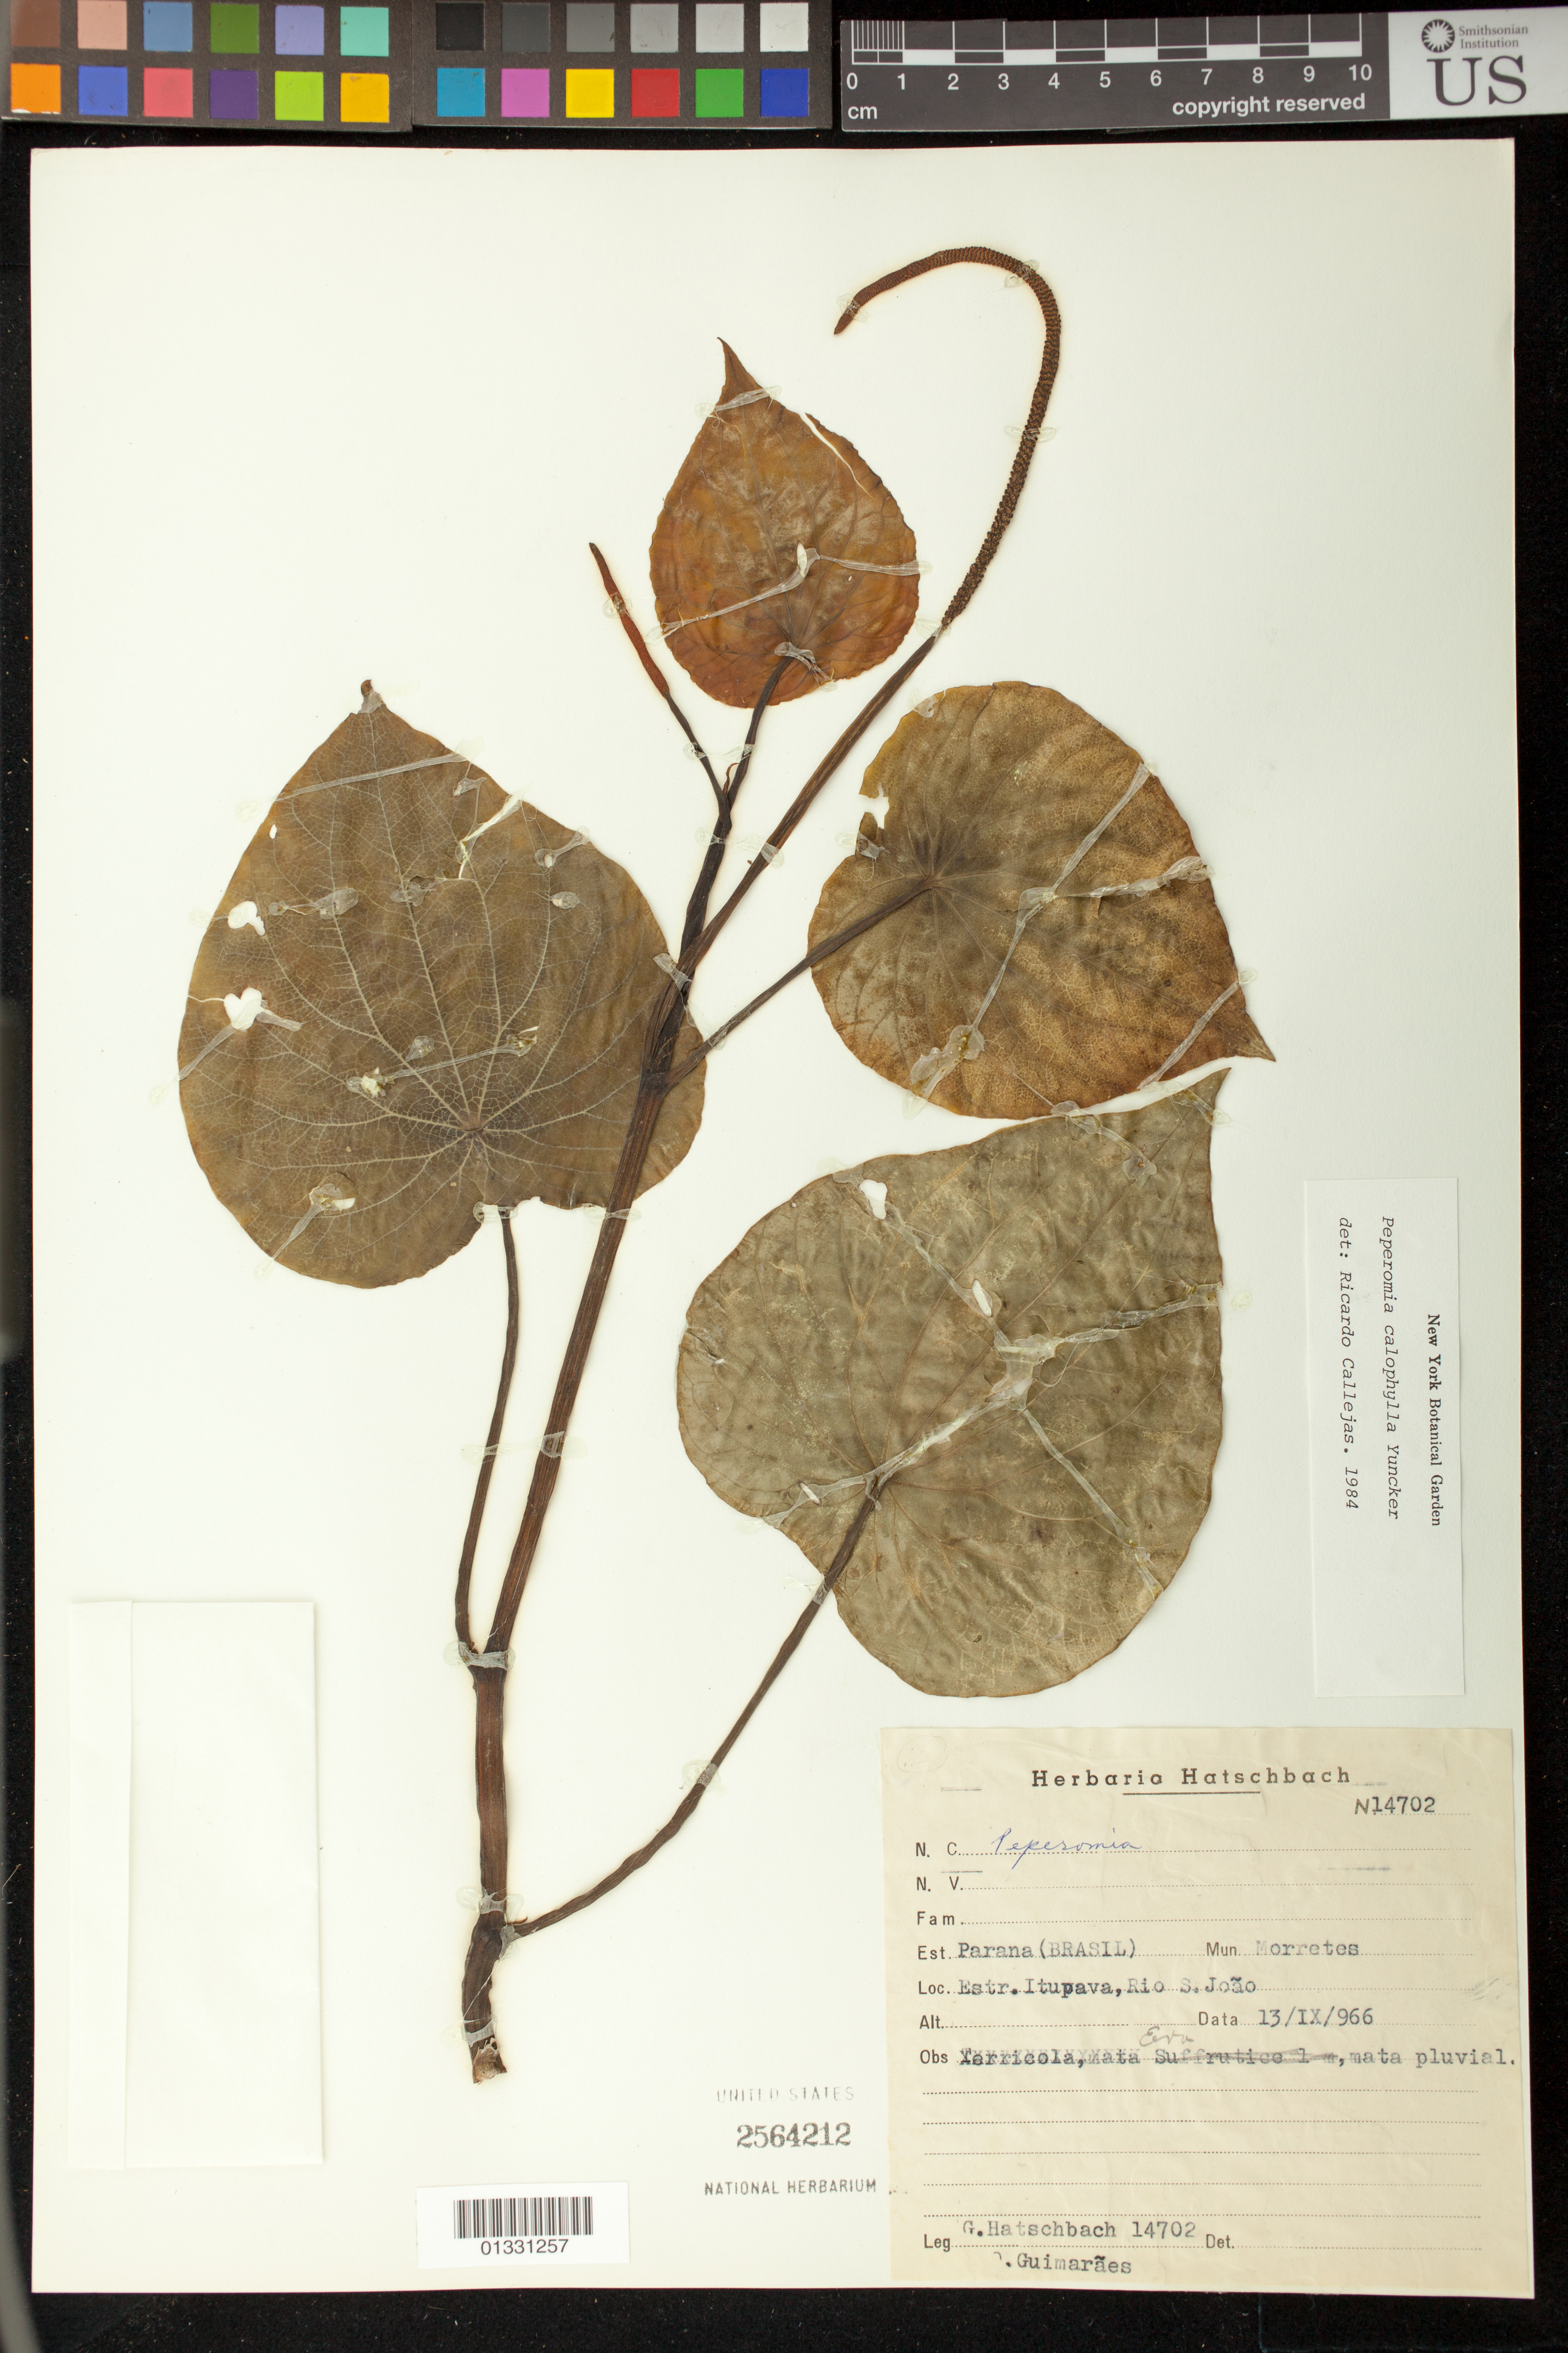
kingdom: Plantae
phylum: Tracheophyta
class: Magnoliopsida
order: Piperales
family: Piperaceae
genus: Peperomia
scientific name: Peperomia ibiramana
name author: Yunck.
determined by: Jiménez, José Estaban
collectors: G. Hatschbach & O. Guimarães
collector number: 14702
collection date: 1966-09-13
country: Brazil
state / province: Paraná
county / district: Morretes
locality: Estr. Itupava, Rio S. João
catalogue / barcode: US 2564212